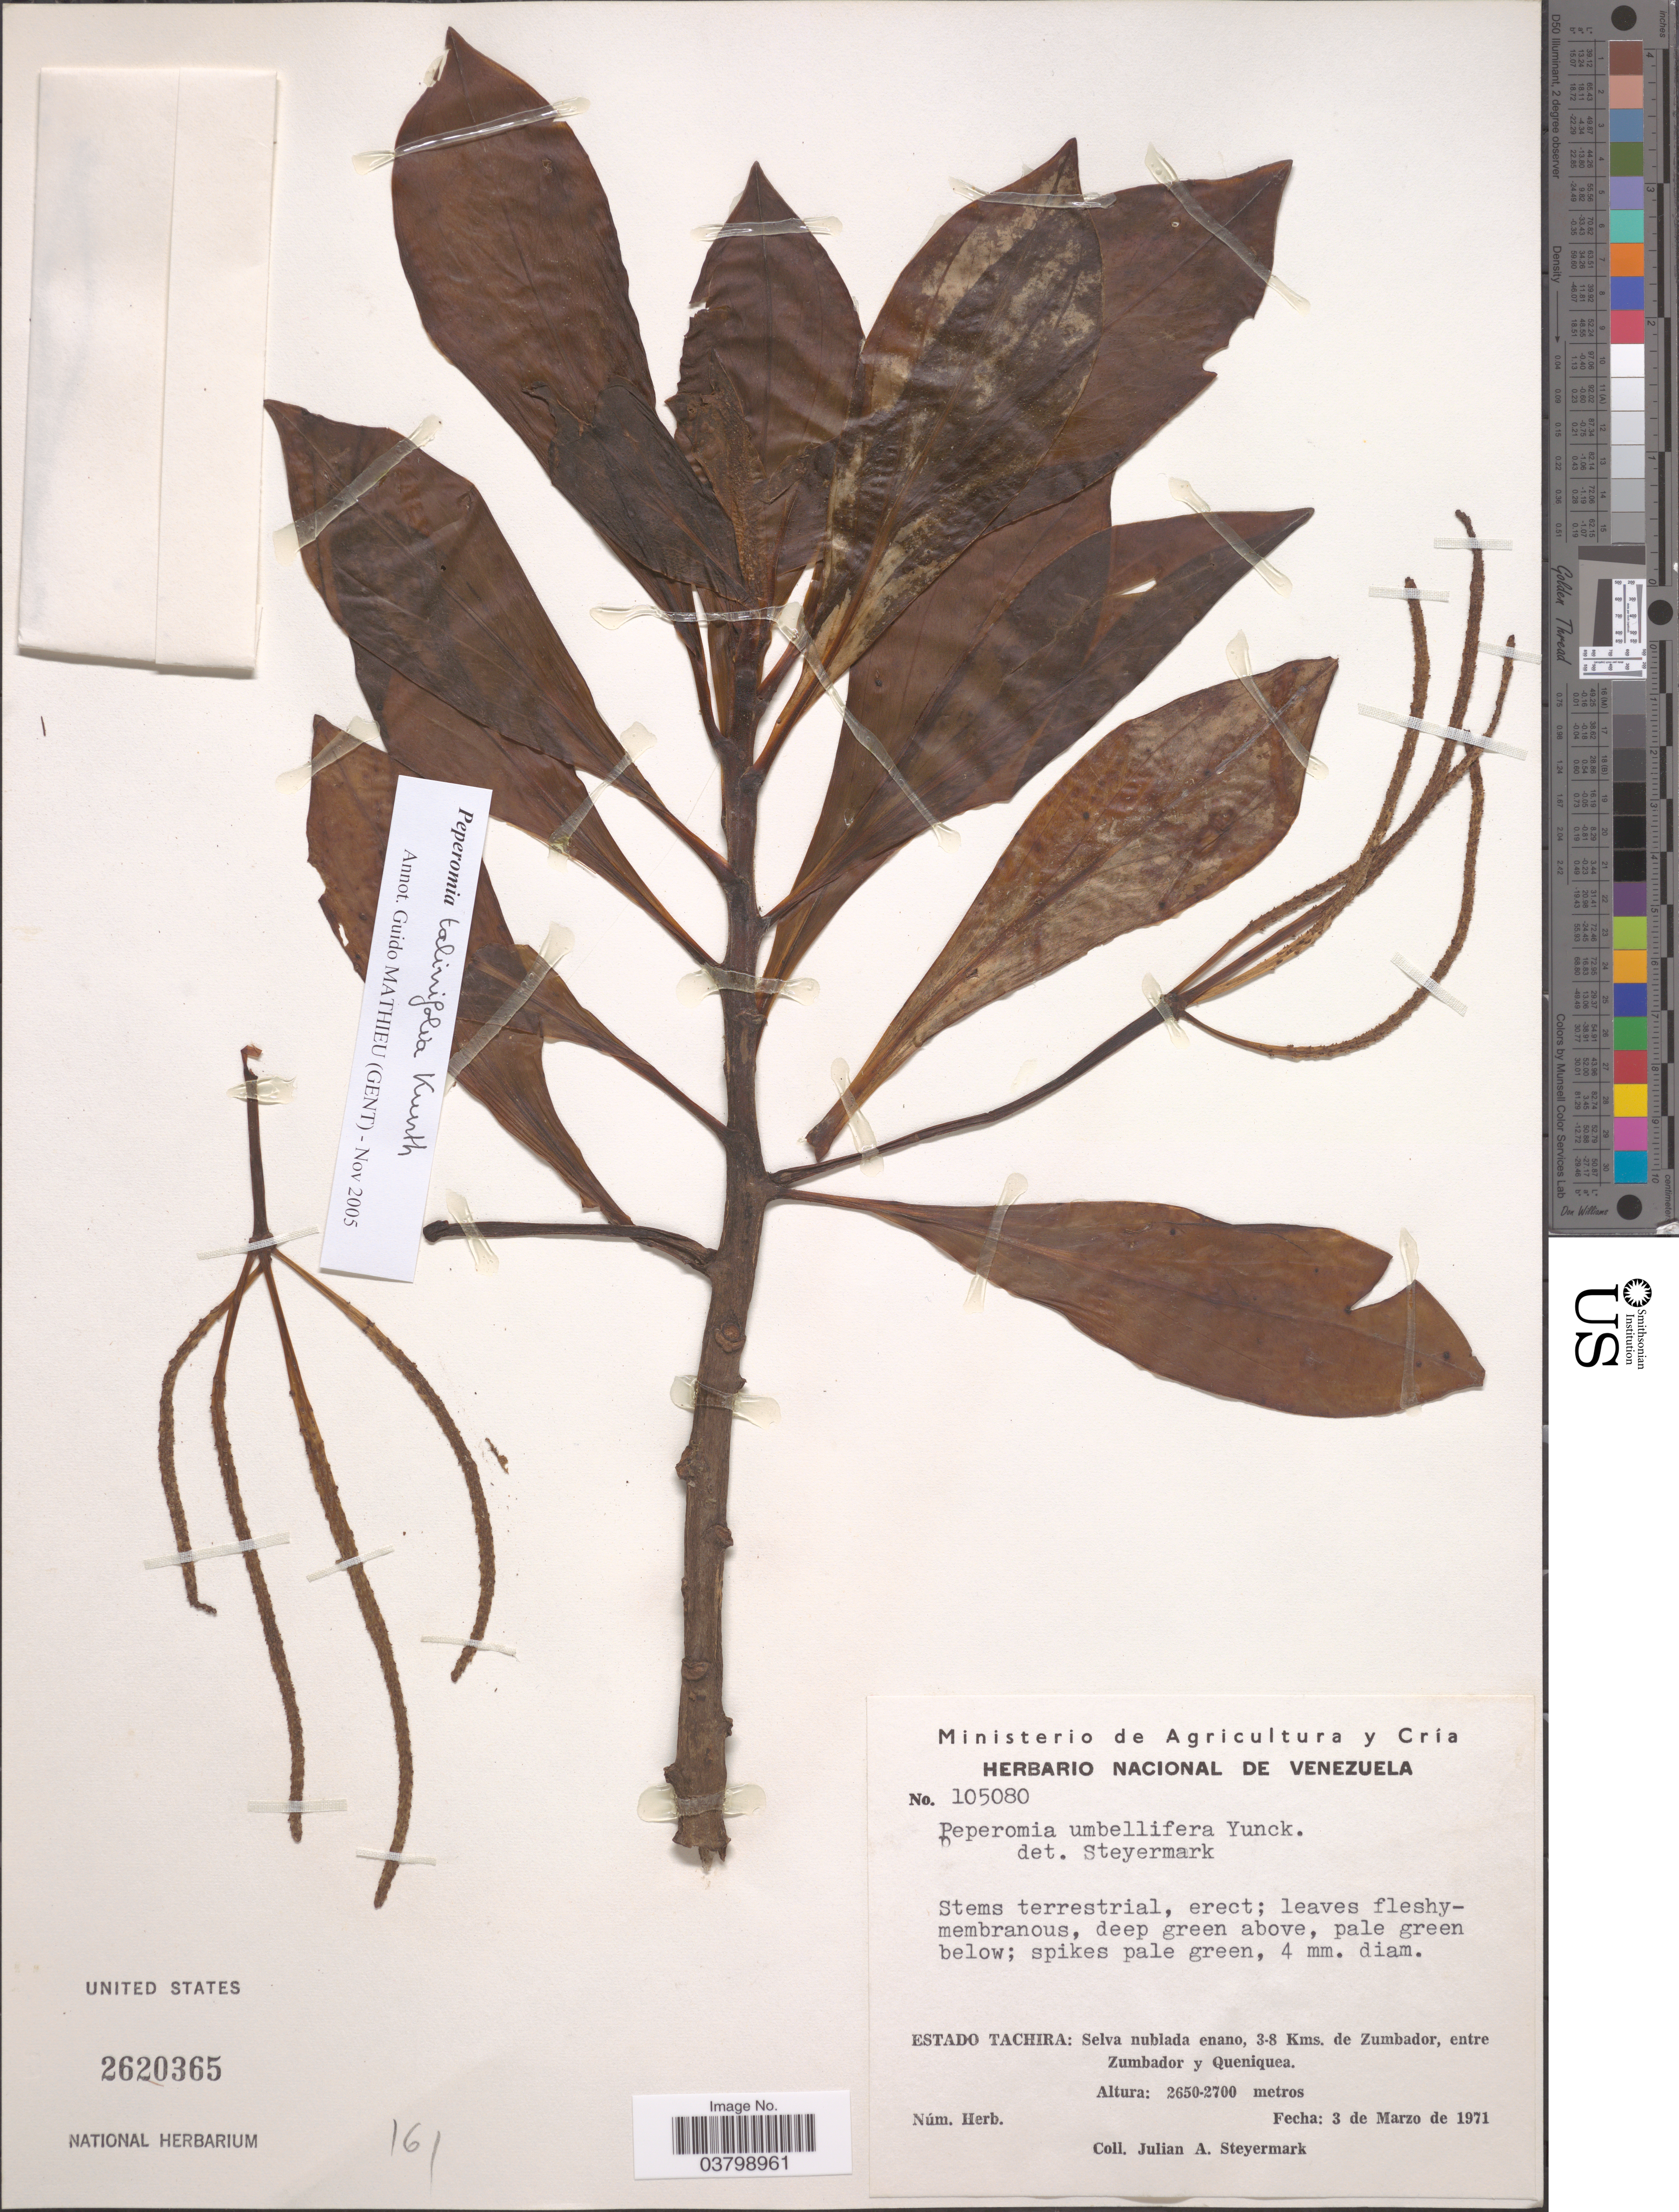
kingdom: Plantae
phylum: Tracheophyta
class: Magnoliopsida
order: Piperales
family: Piperaceae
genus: Peperomia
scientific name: Peperomia talinifolia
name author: Kunth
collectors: J. Steyermark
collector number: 105080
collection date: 1971-03-03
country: Venezuela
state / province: Tachira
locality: Selva nublada enano, 3-8 Kms. de Zumbador, entre Zumbador y Queniquea.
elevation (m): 2650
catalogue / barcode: US 2620365